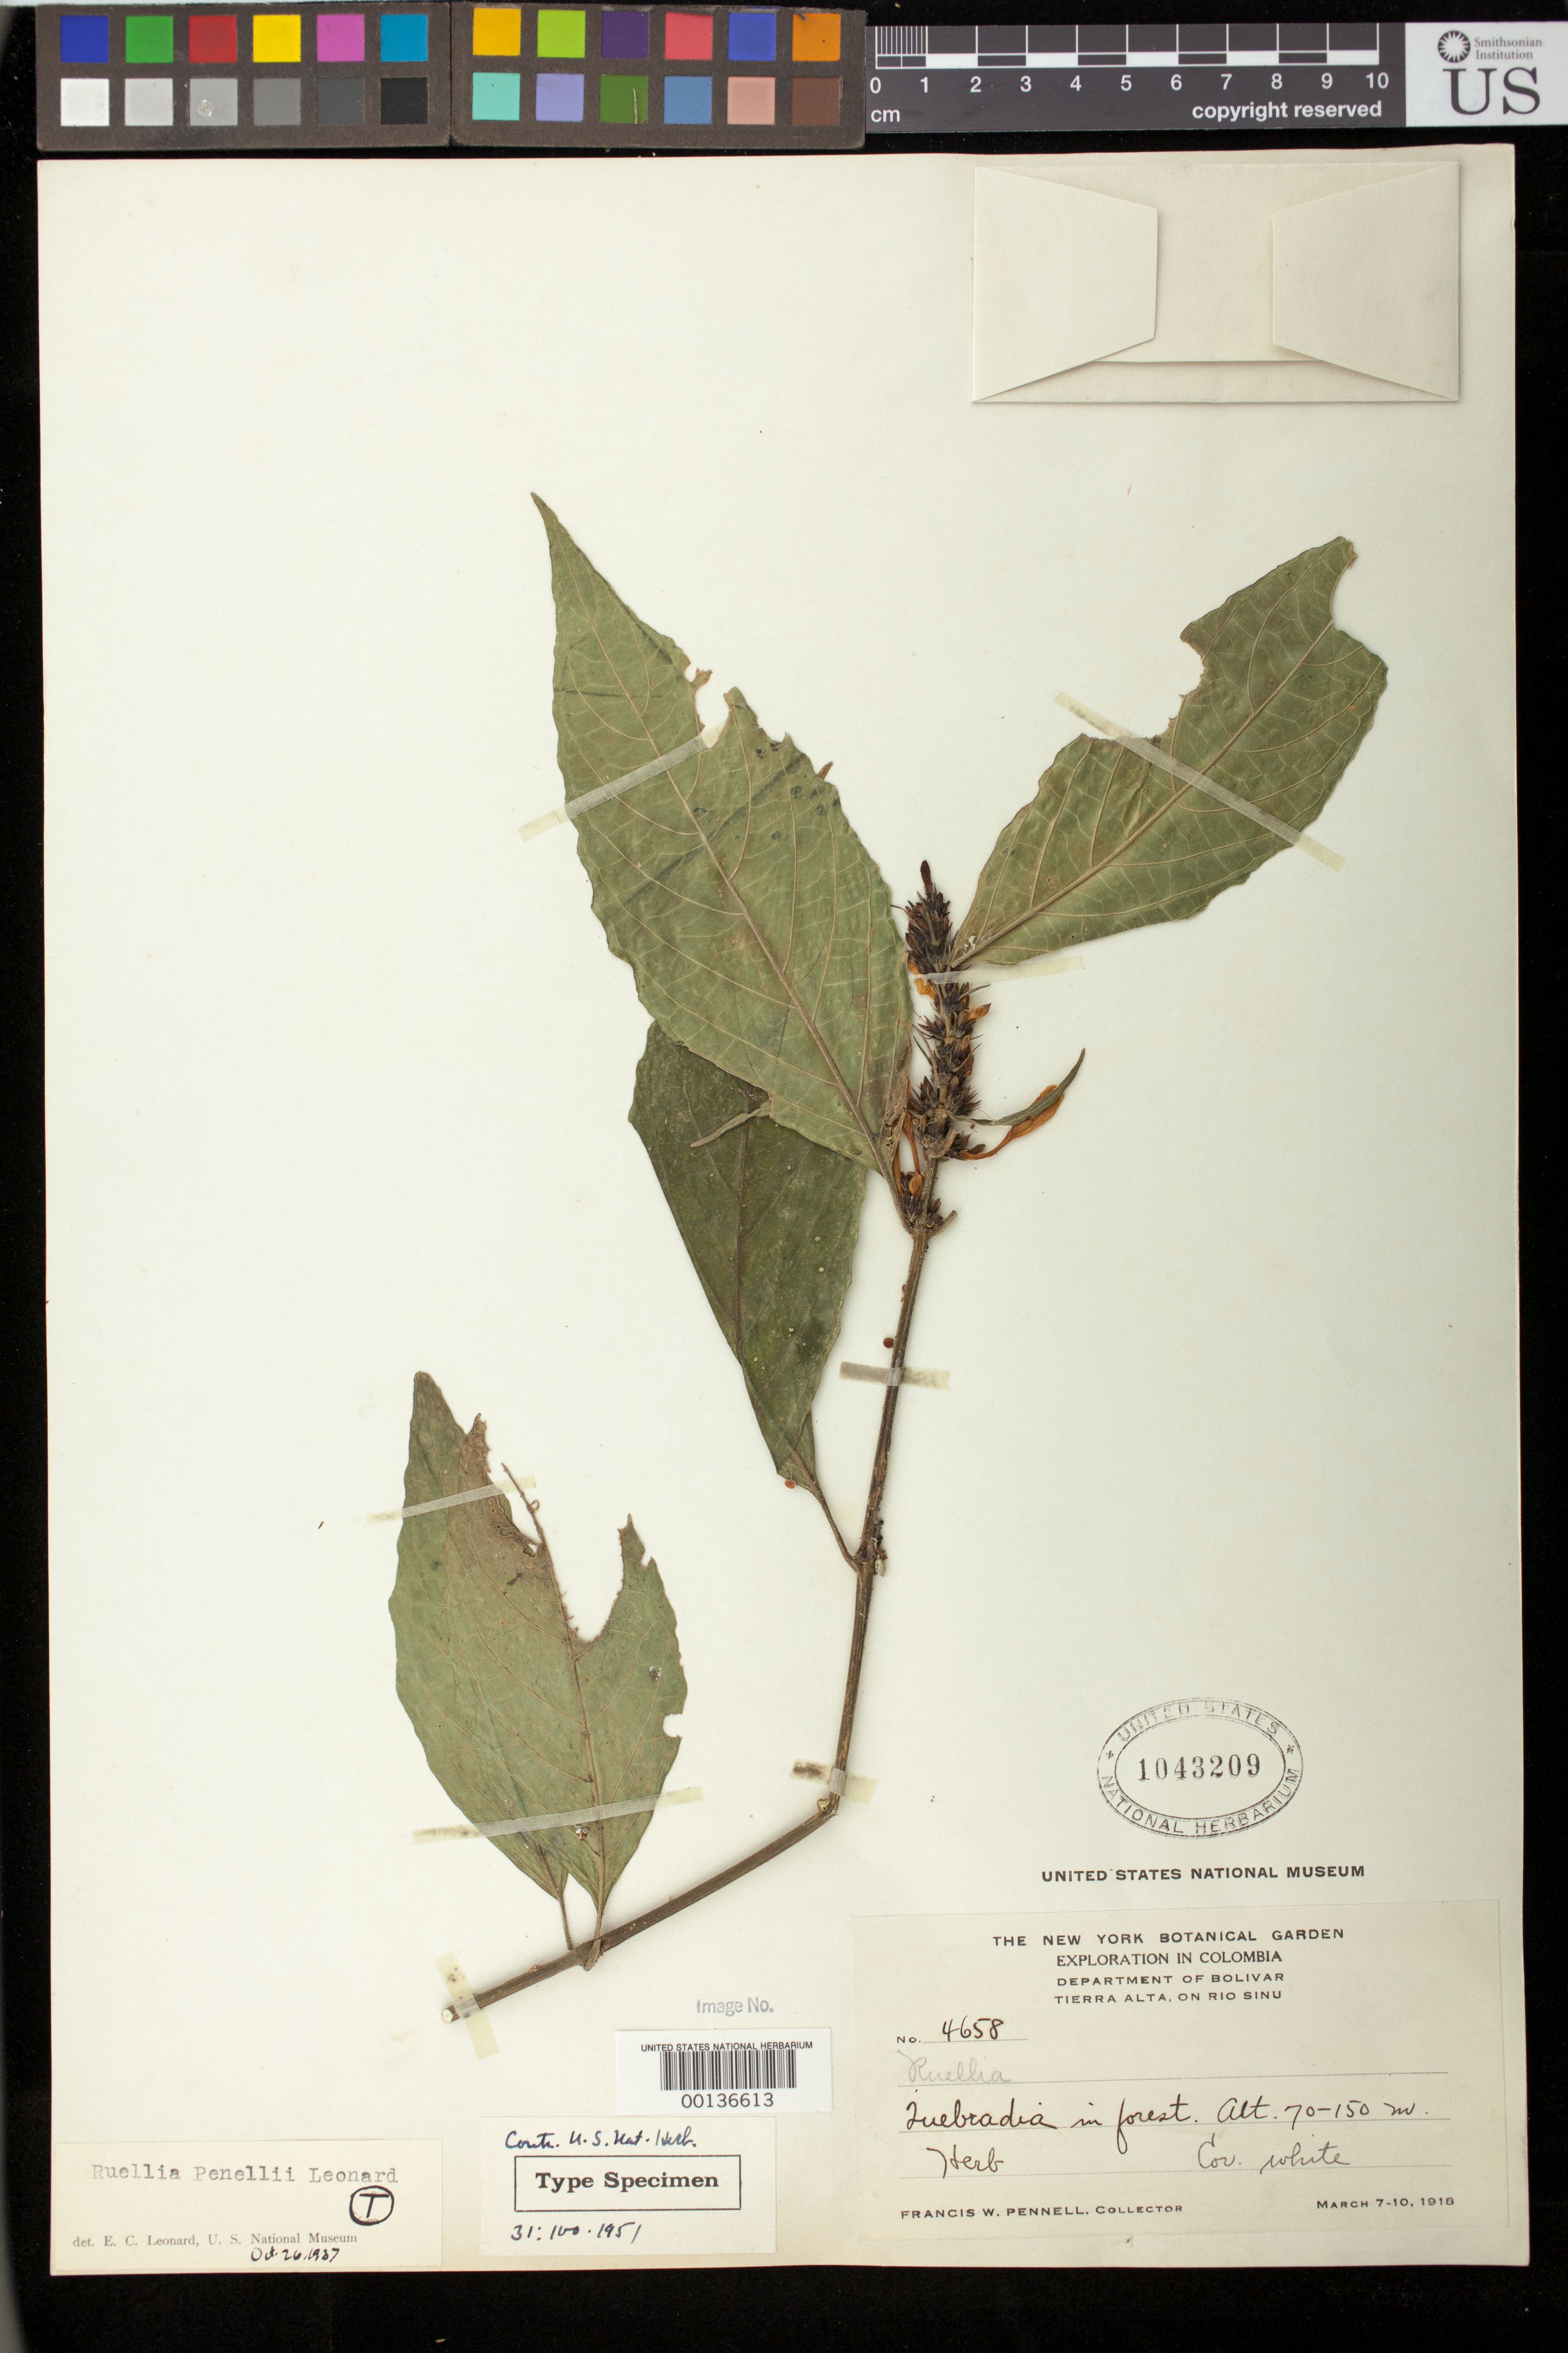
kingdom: Plantae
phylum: Tracheophyta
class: Magnoliopsida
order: Lamiales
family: Acanthaceae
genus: Ruellia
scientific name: Ruellia pennellii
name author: Leonard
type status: Holotype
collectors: F. W. Pennell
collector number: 4658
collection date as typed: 07 Mar 1918 to 10 Mar 1918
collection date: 1918-03-07/1918-03-10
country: Colombia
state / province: Bolívar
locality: Quebrada in forest, Tierra Alba on Rio Sinu.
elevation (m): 70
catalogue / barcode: US 1043209